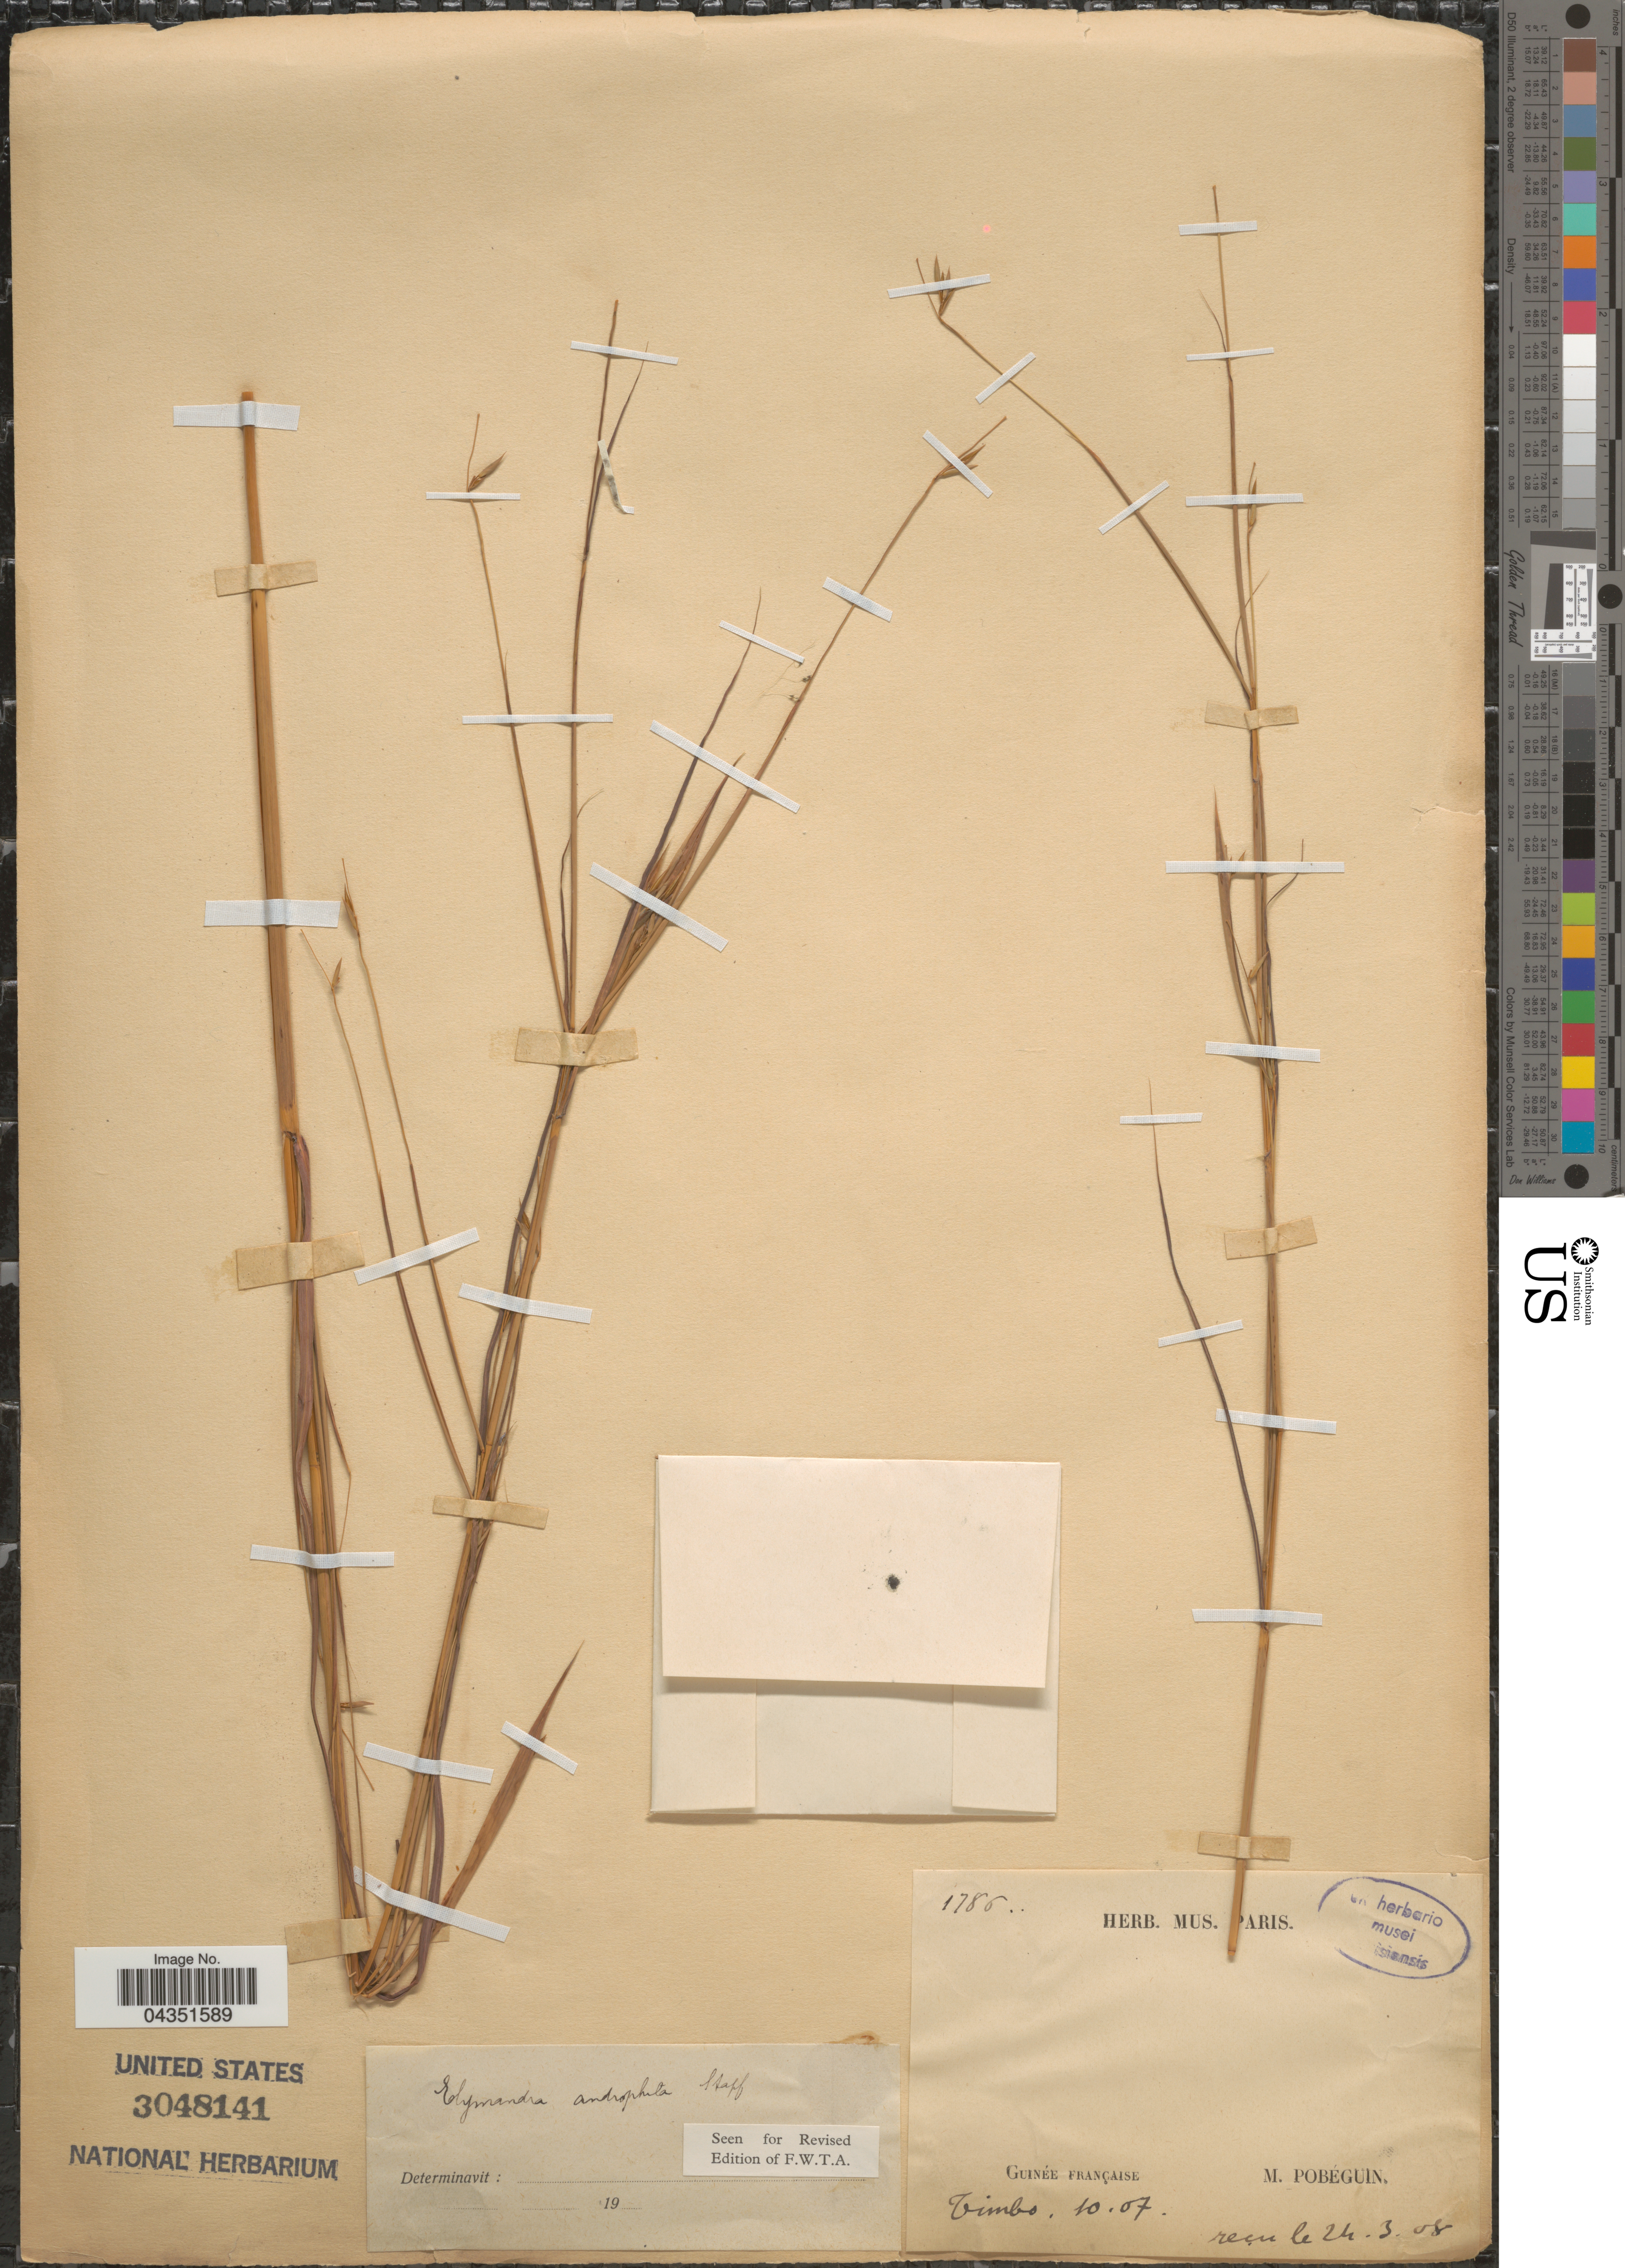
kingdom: Plantae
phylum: Tracheophyta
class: Liliopsida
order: Poales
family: Poaceae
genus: Elymandra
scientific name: Elymandra androphila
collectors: M. Pobéguin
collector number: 1786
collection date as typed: Transcribed d/m/y: /10/7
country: French Guiana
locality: Guinée Française. Timbo.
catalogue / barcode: US 3048141